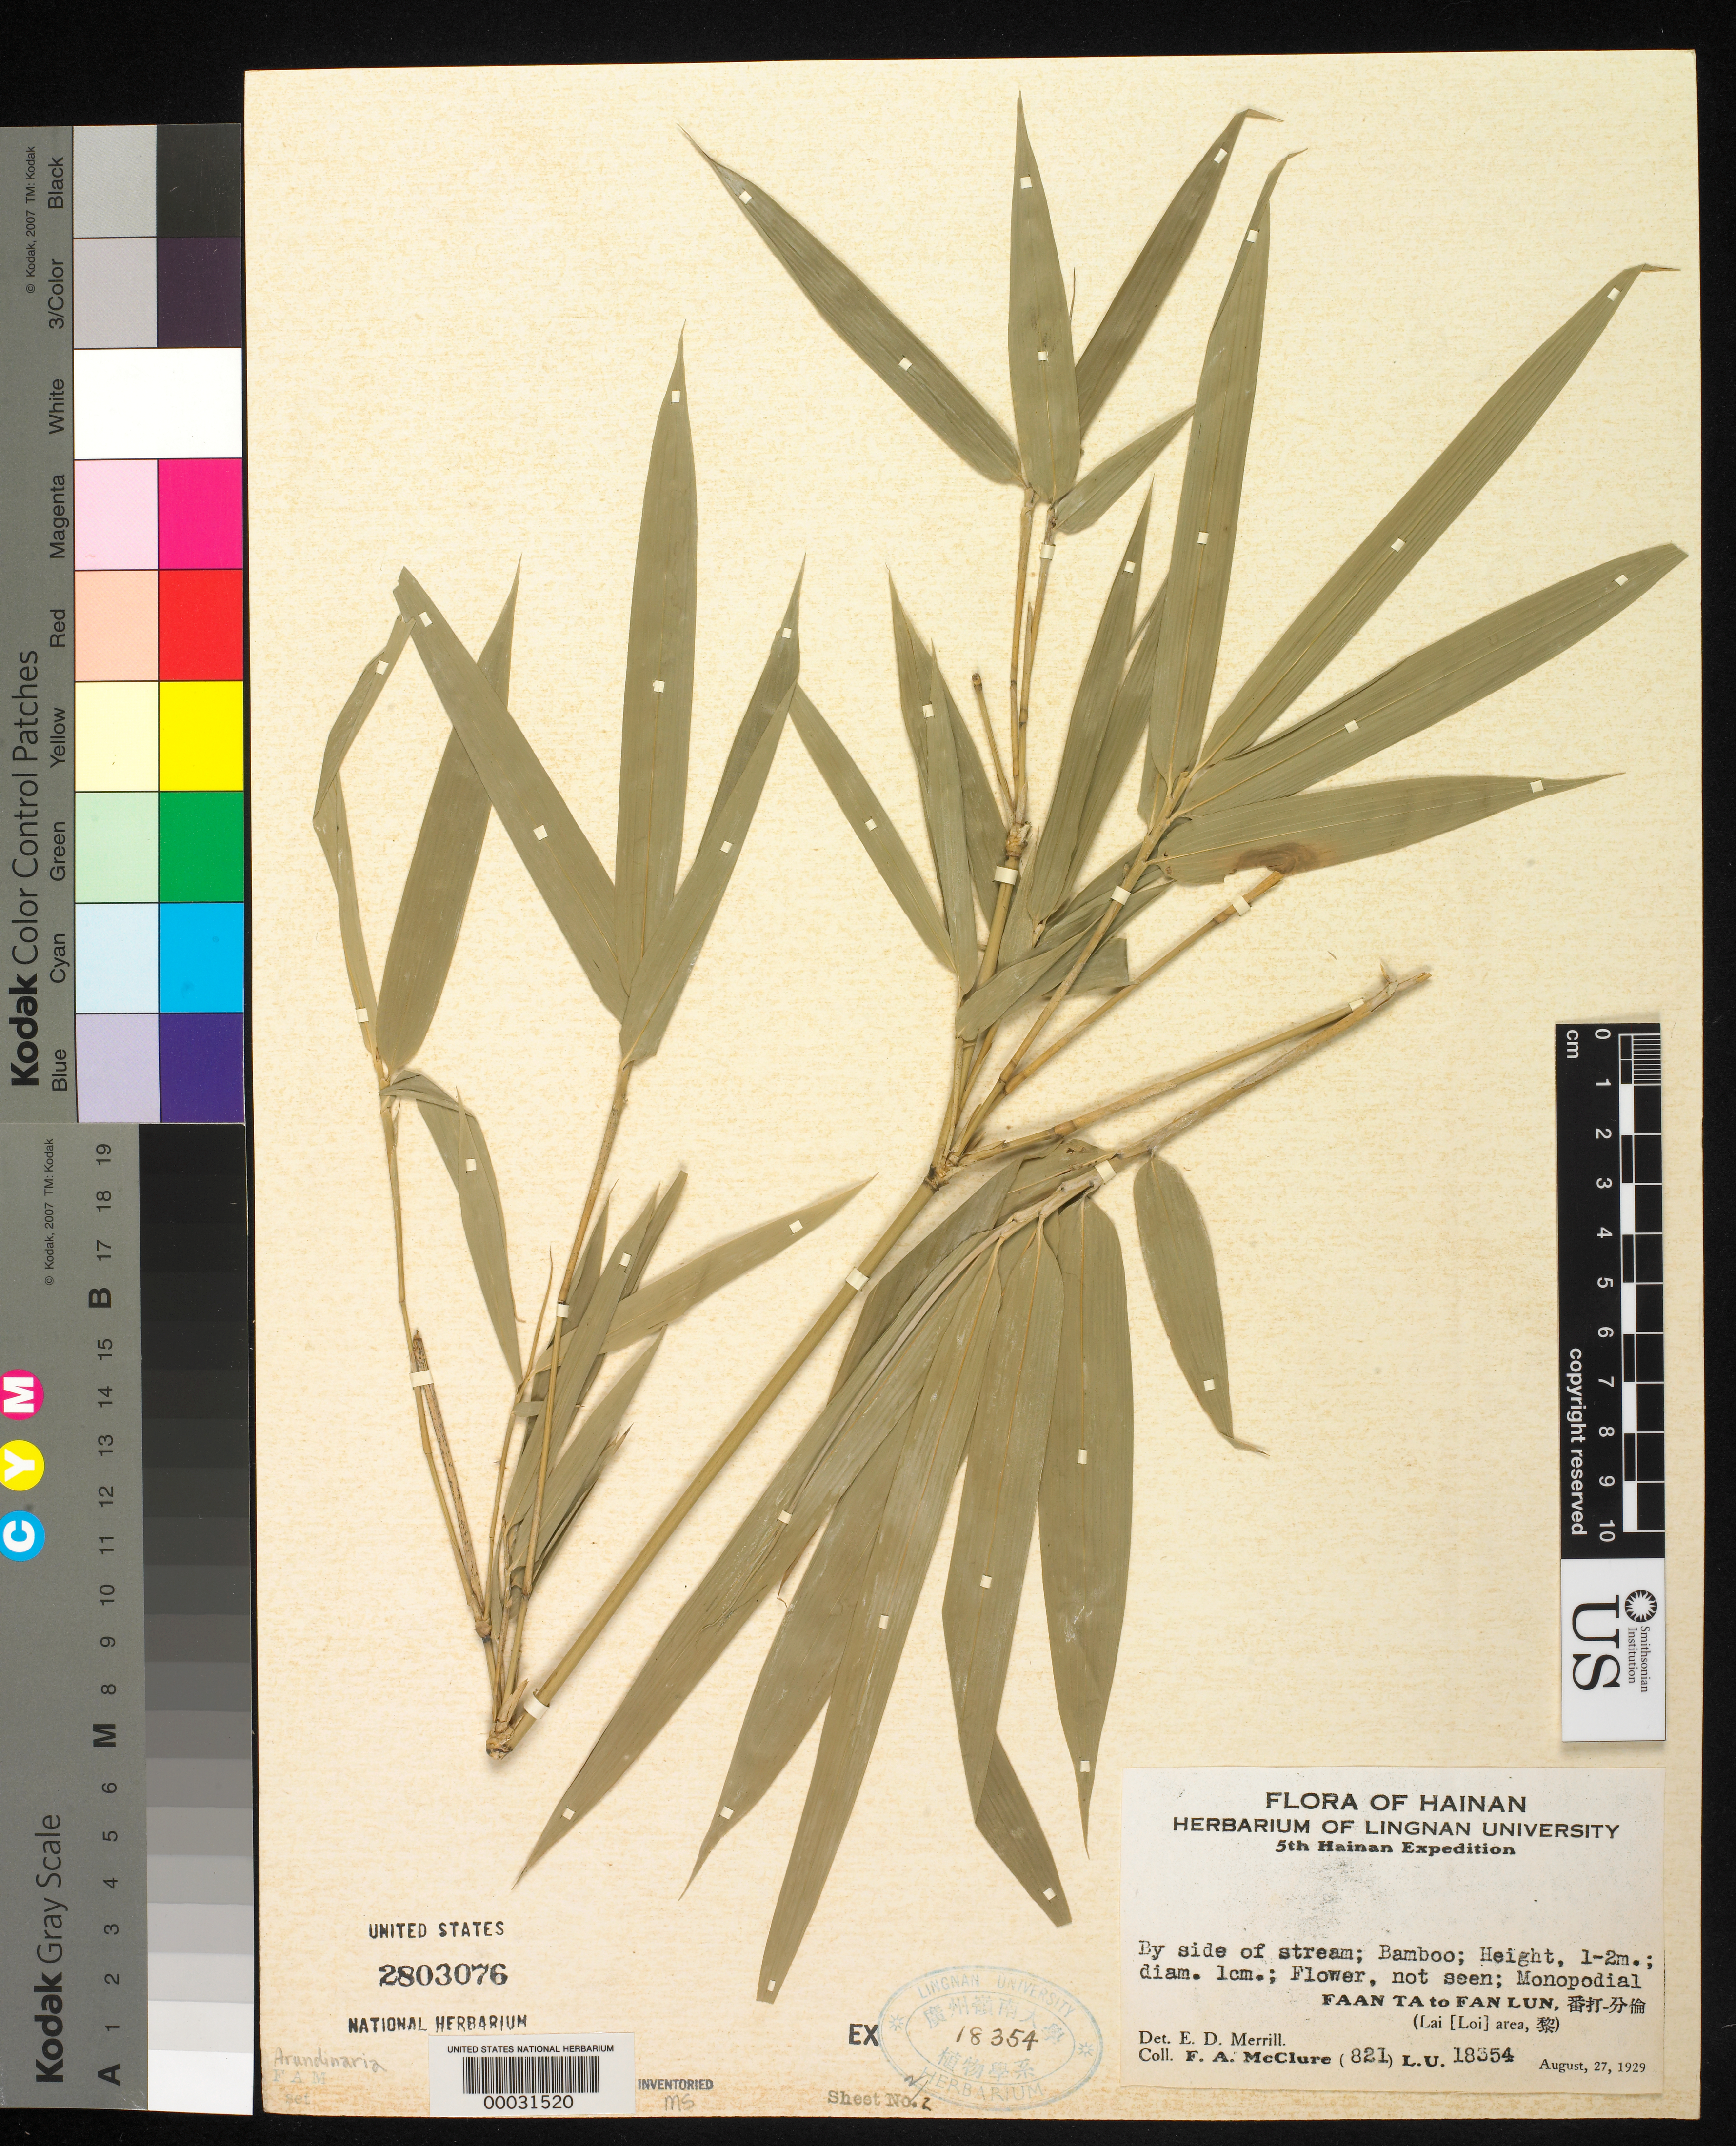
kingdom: Plantae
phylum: Tracheophyta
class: Liliopsida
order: Poales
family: Poaceae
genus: Arundinaria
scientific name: Arundinaria sp.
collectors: F. A. McClure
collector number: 821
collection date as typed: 27 Aug 1929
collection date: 1929-08-27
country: China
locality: Faan ta, fan lun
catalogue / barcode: US 2803076